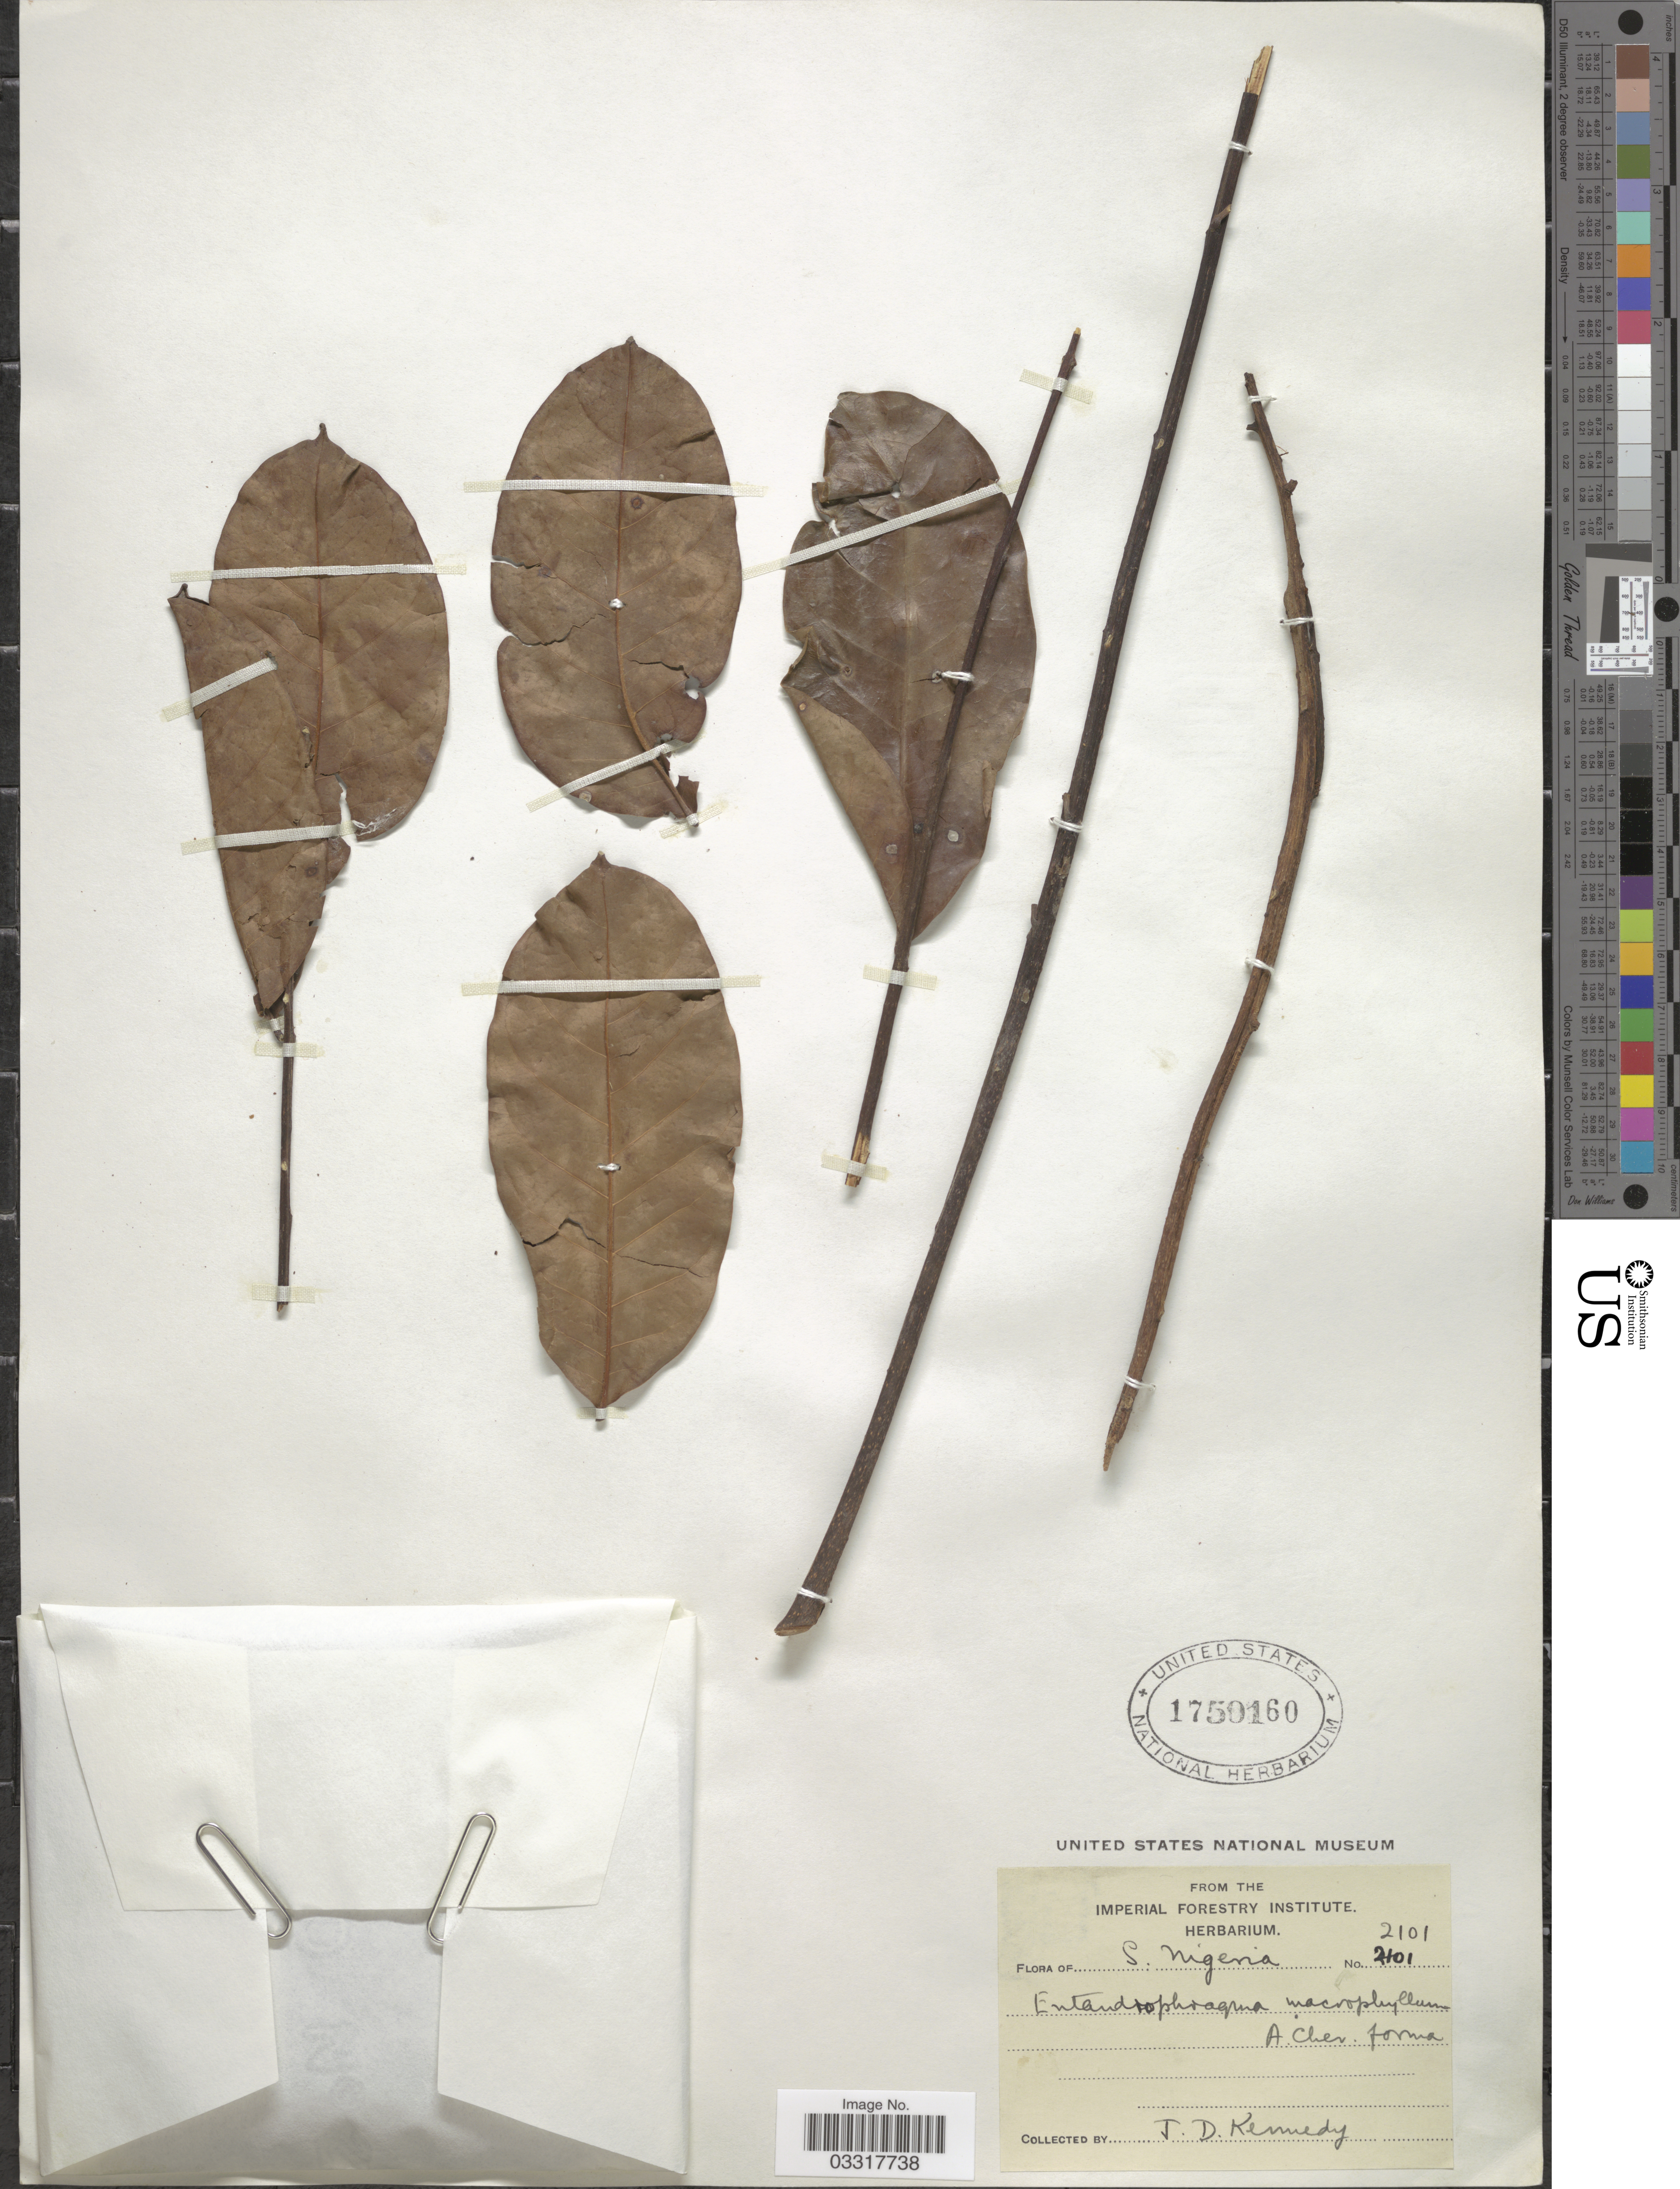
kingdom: Plantae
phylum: Tracheophyta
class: Magnoliopsida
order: Sapindales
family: Meliaceae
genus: Entandrophragma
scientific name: Entandrophragma macrophyllum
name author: A. Chev.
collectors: J. D. Kennedy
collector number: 2101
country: Nigeria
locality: S. Nigeria.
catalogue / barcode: US 1750160